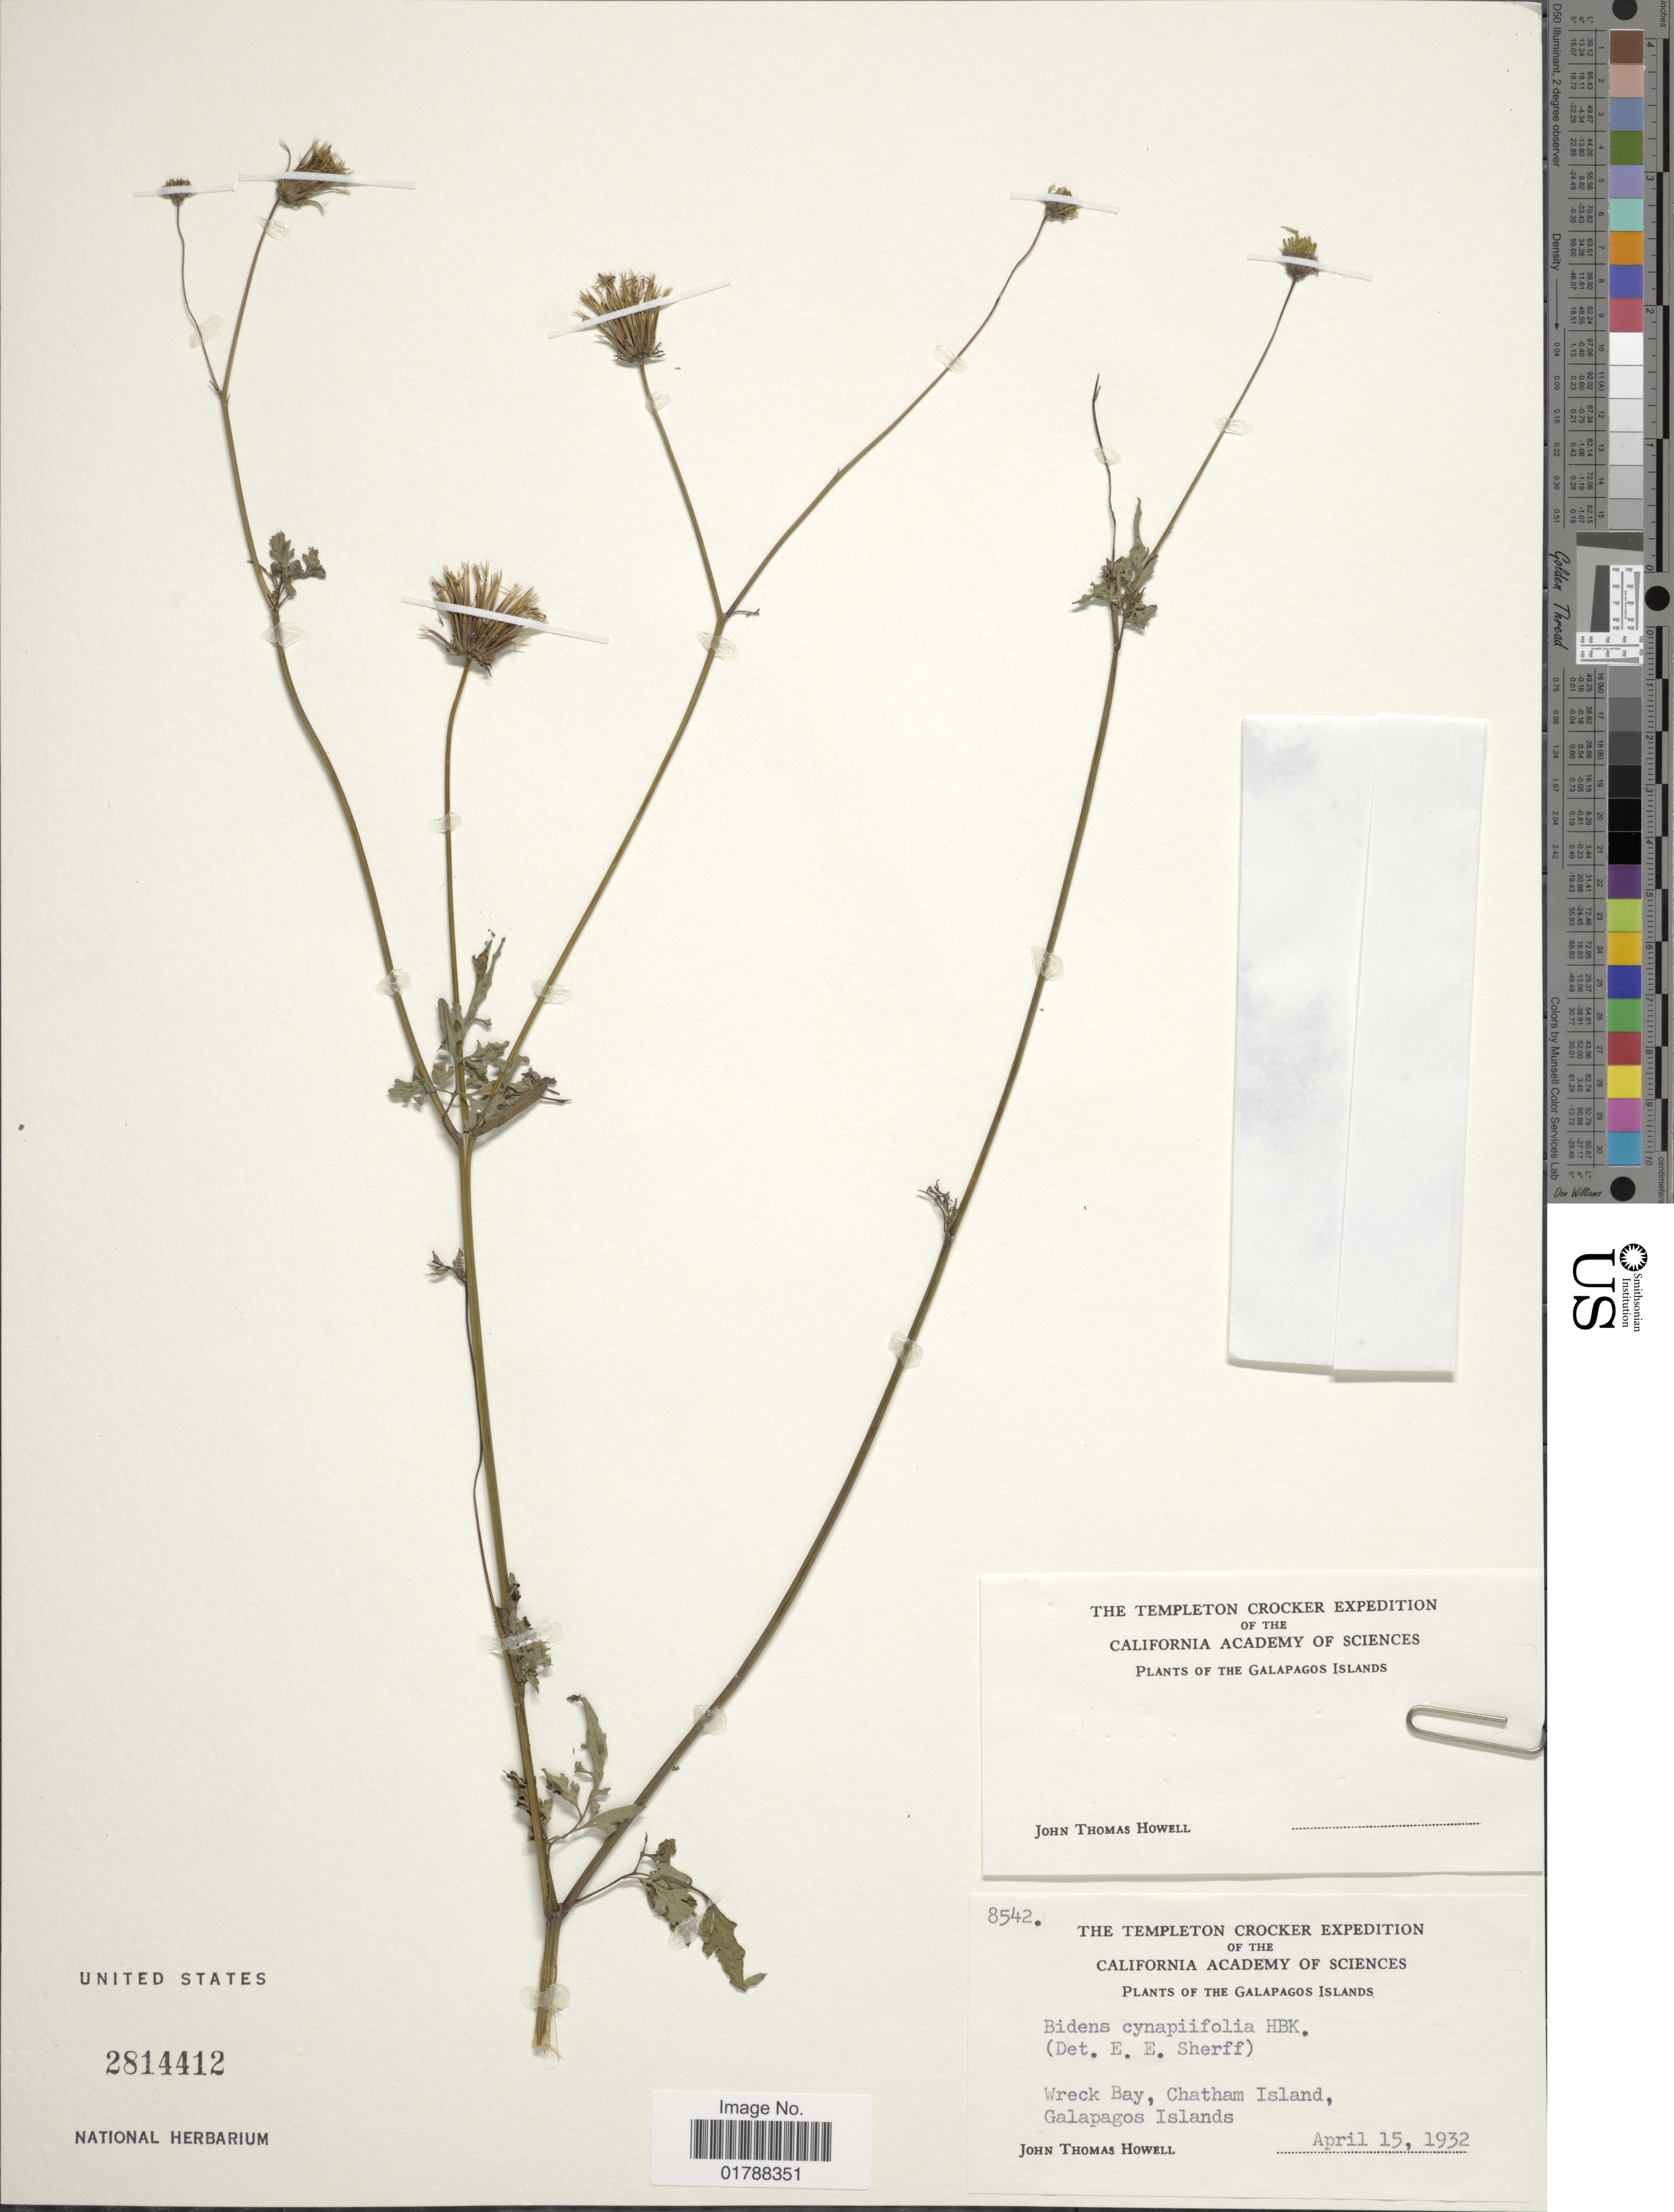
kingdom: Plantae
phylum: Tracheophyta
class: Magnoliopsida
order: Asterales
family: Asteraceae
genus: Bidens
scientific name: Bidens cynapiifolia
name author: Kunth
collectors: J. T. Howell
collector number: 8542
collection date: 1932-04-15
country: Ecuador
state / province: Colón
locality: Galapagos Islands. Wreck Bay, Chatham Island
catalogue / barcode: US 2814412